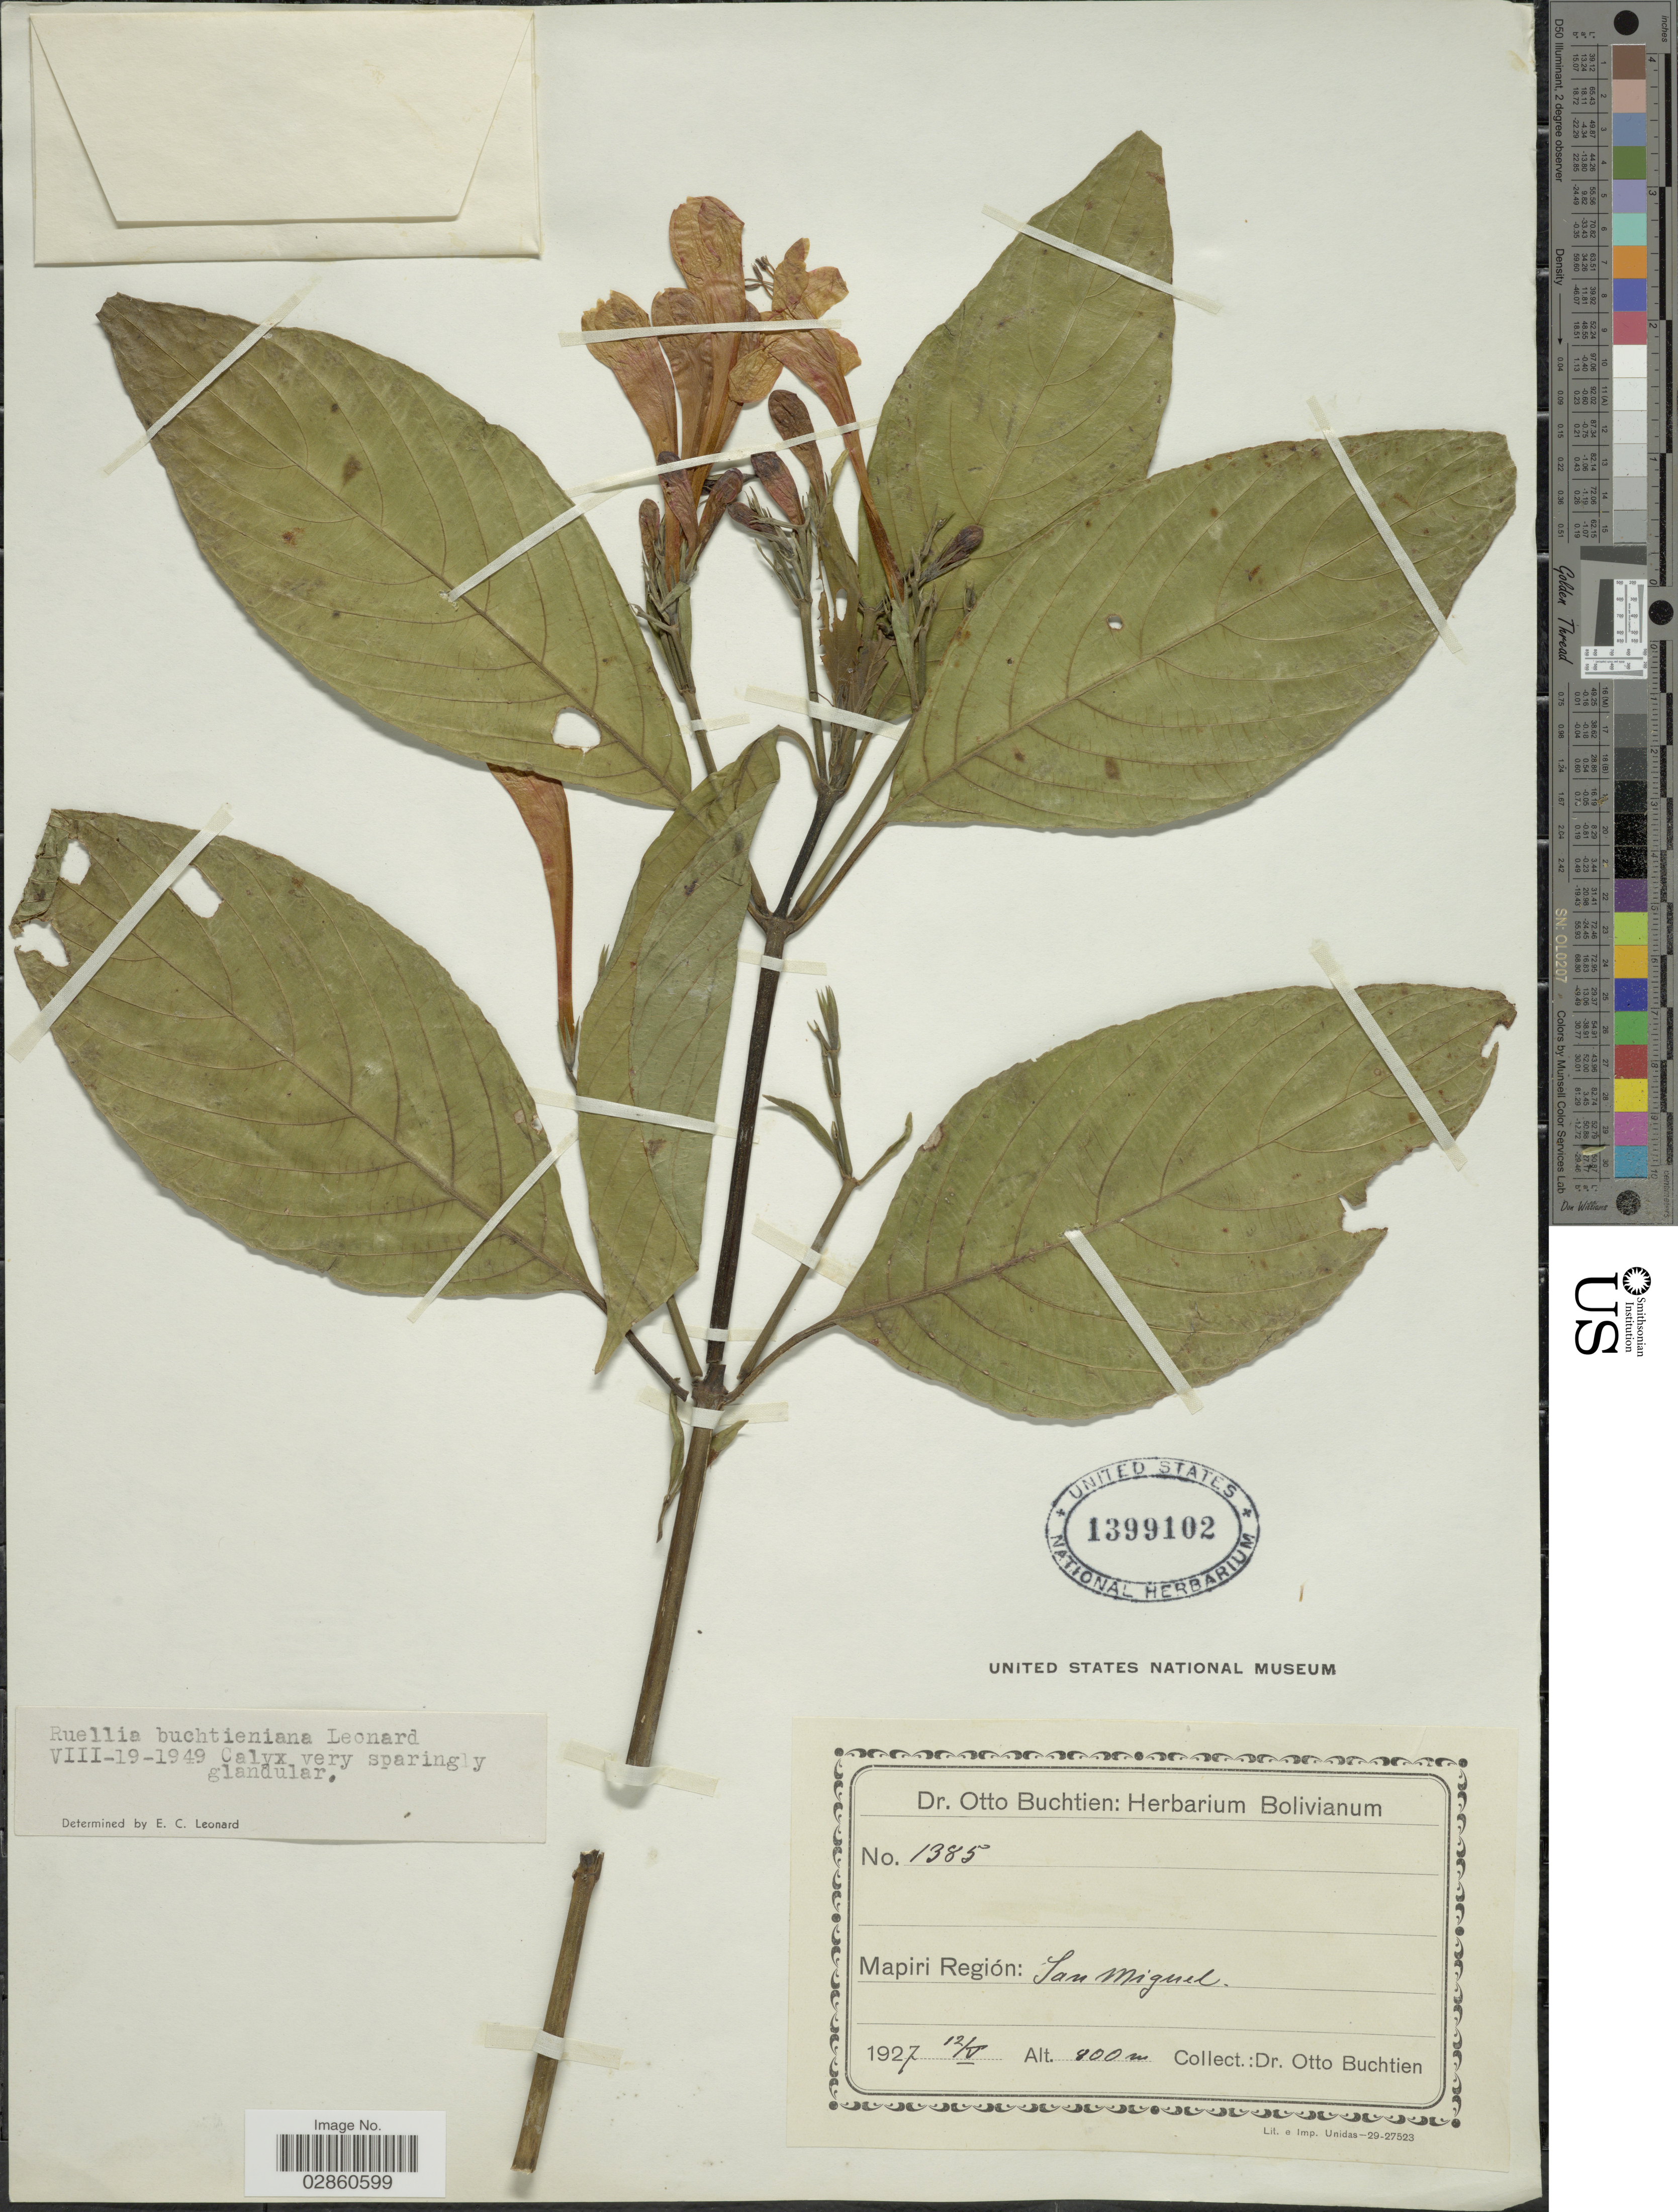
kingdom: Plantae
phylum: Tracheophyta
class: Magnoliopsida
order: Lamiales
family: Acanthaceae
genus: Ruellia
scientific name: Ruellia haenkeana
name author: (Nees) Wassh.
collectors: O. Buchtien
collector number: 1385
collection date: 1927-05-12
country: Bolivia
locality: Mapiri Región: San Miguel.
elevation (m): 800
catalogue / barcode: US 1399102